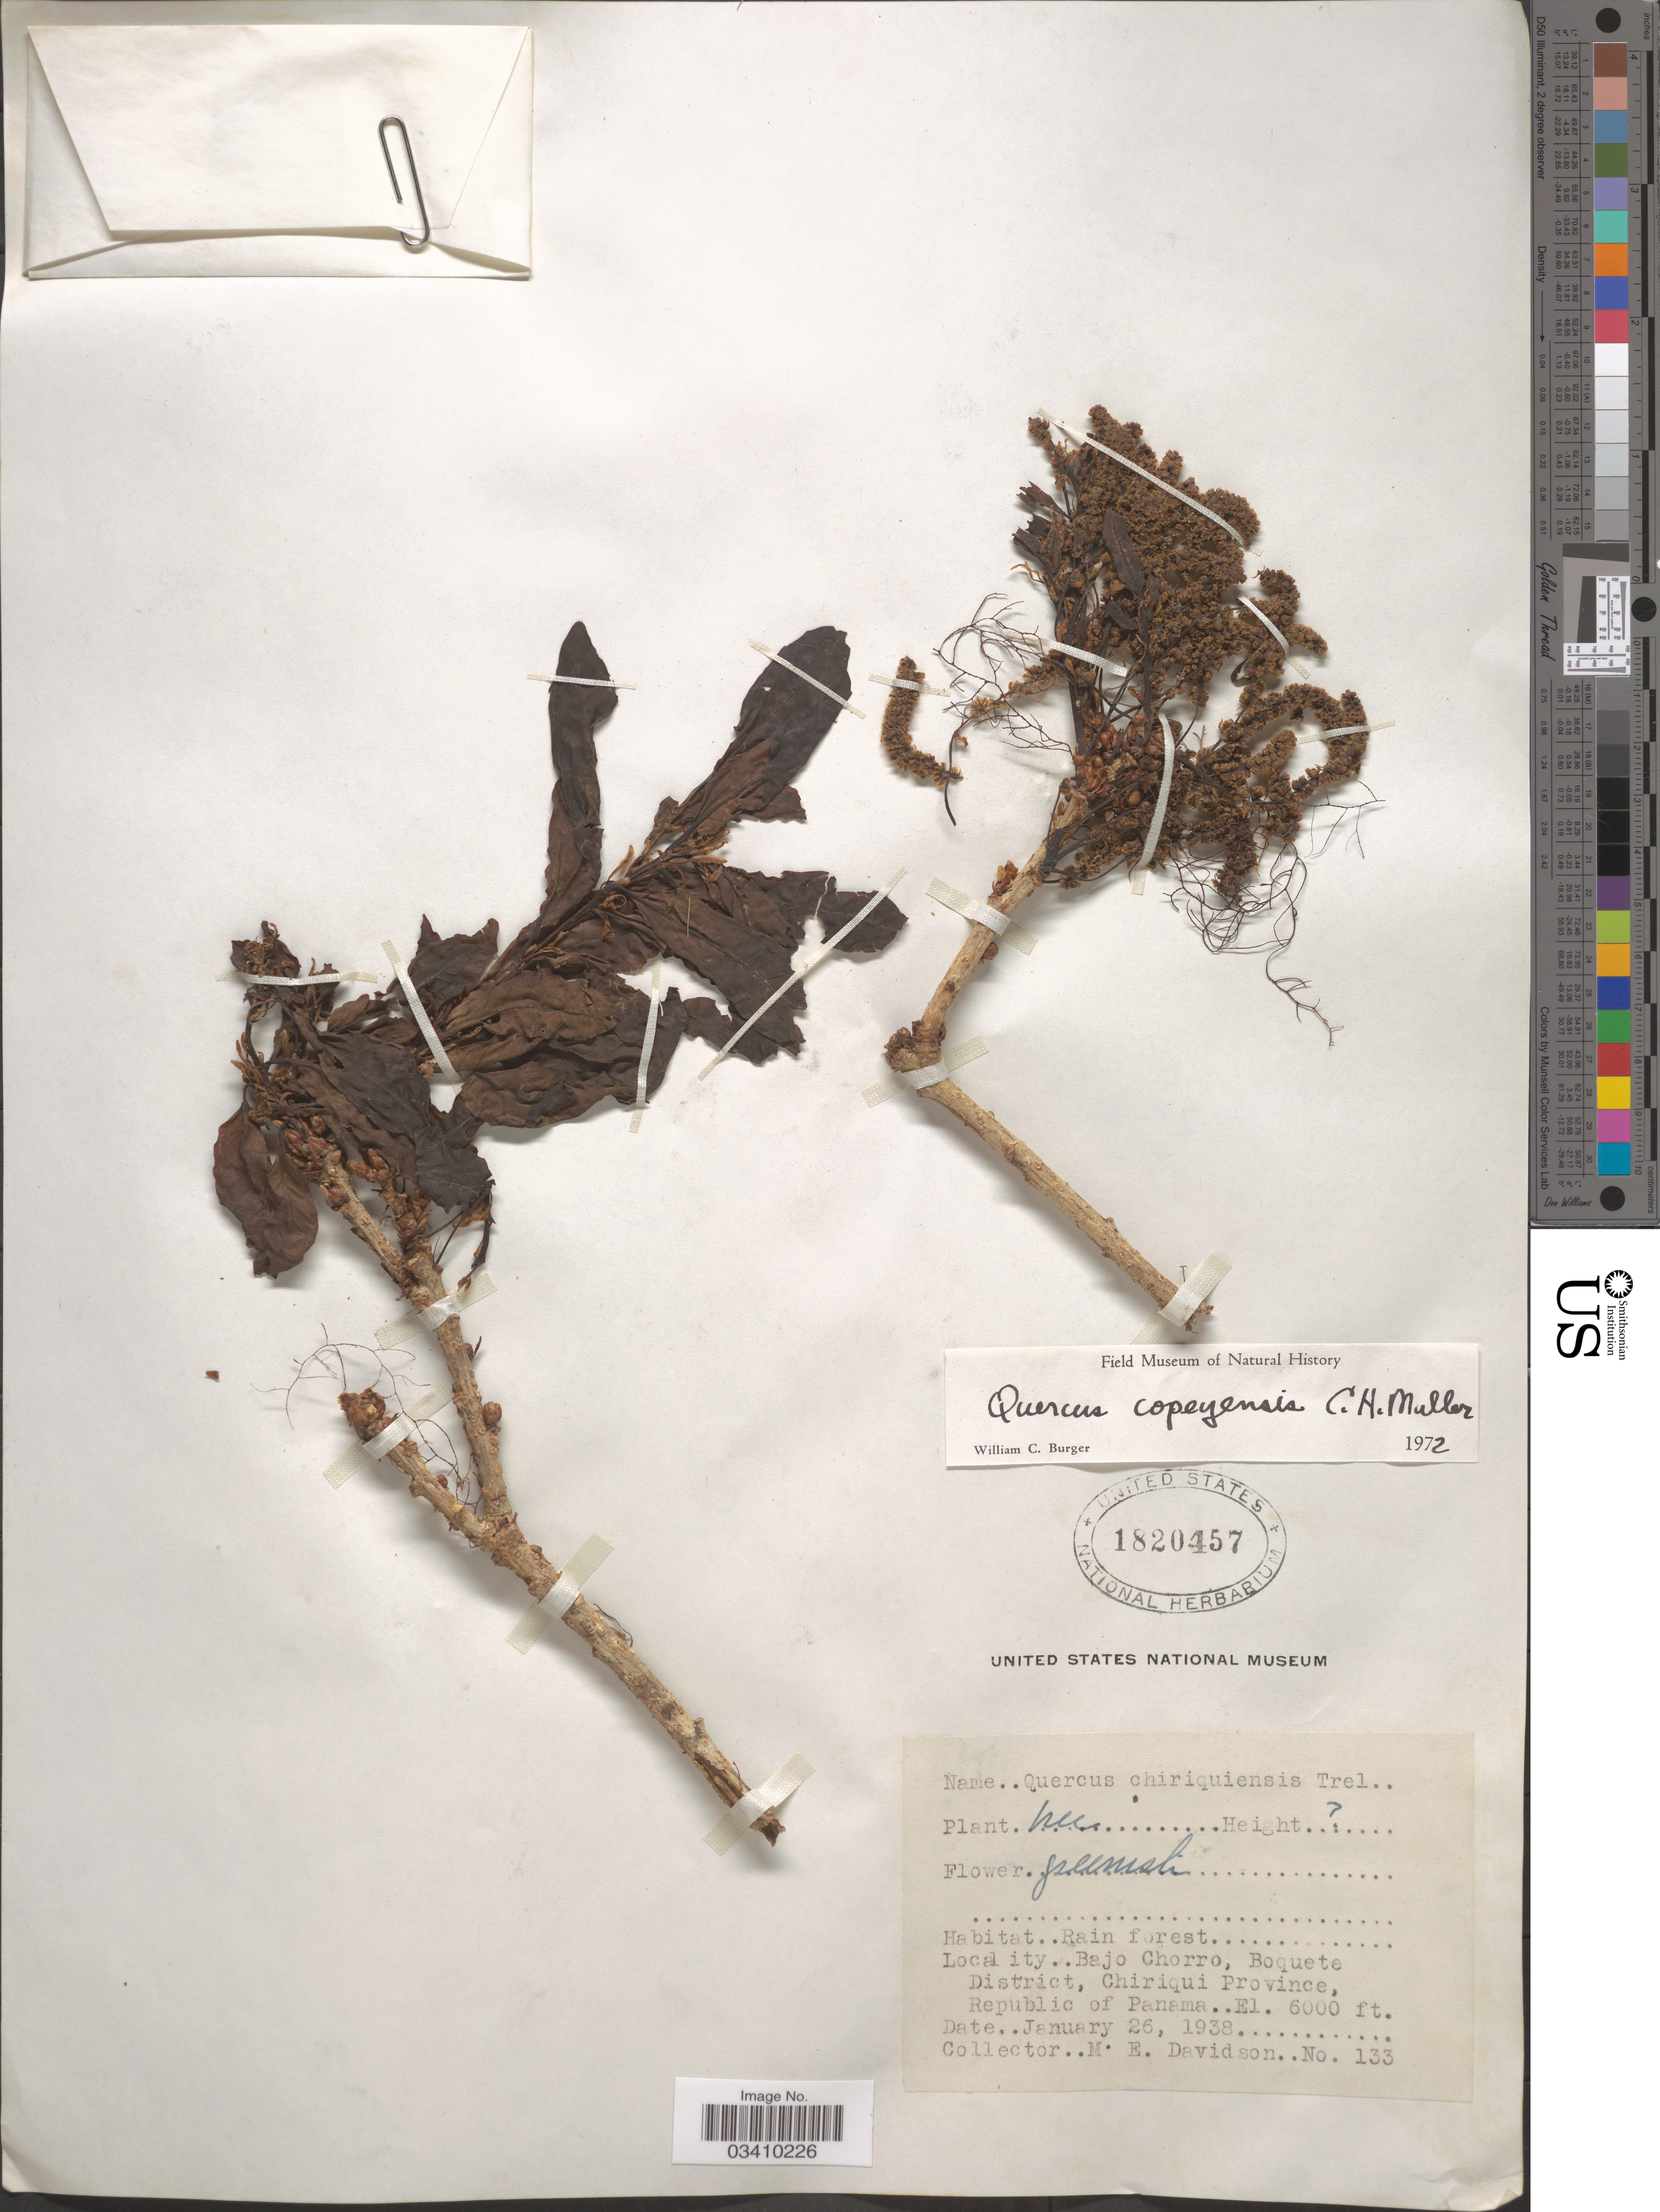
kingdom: Plantae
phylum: Tracheophyta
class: Magnoliopsida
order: Fagales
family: Fagaceae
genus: Quercus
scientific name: Quercus copeyensis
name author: C.H. Müll.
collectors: M. E. Davidson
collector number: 133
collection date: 1938-01-26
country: Panama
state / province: Chiriqui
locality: Bajo Chorro, Boquete District, Republic of Panama.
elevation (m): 1829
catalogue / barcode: US 1820457